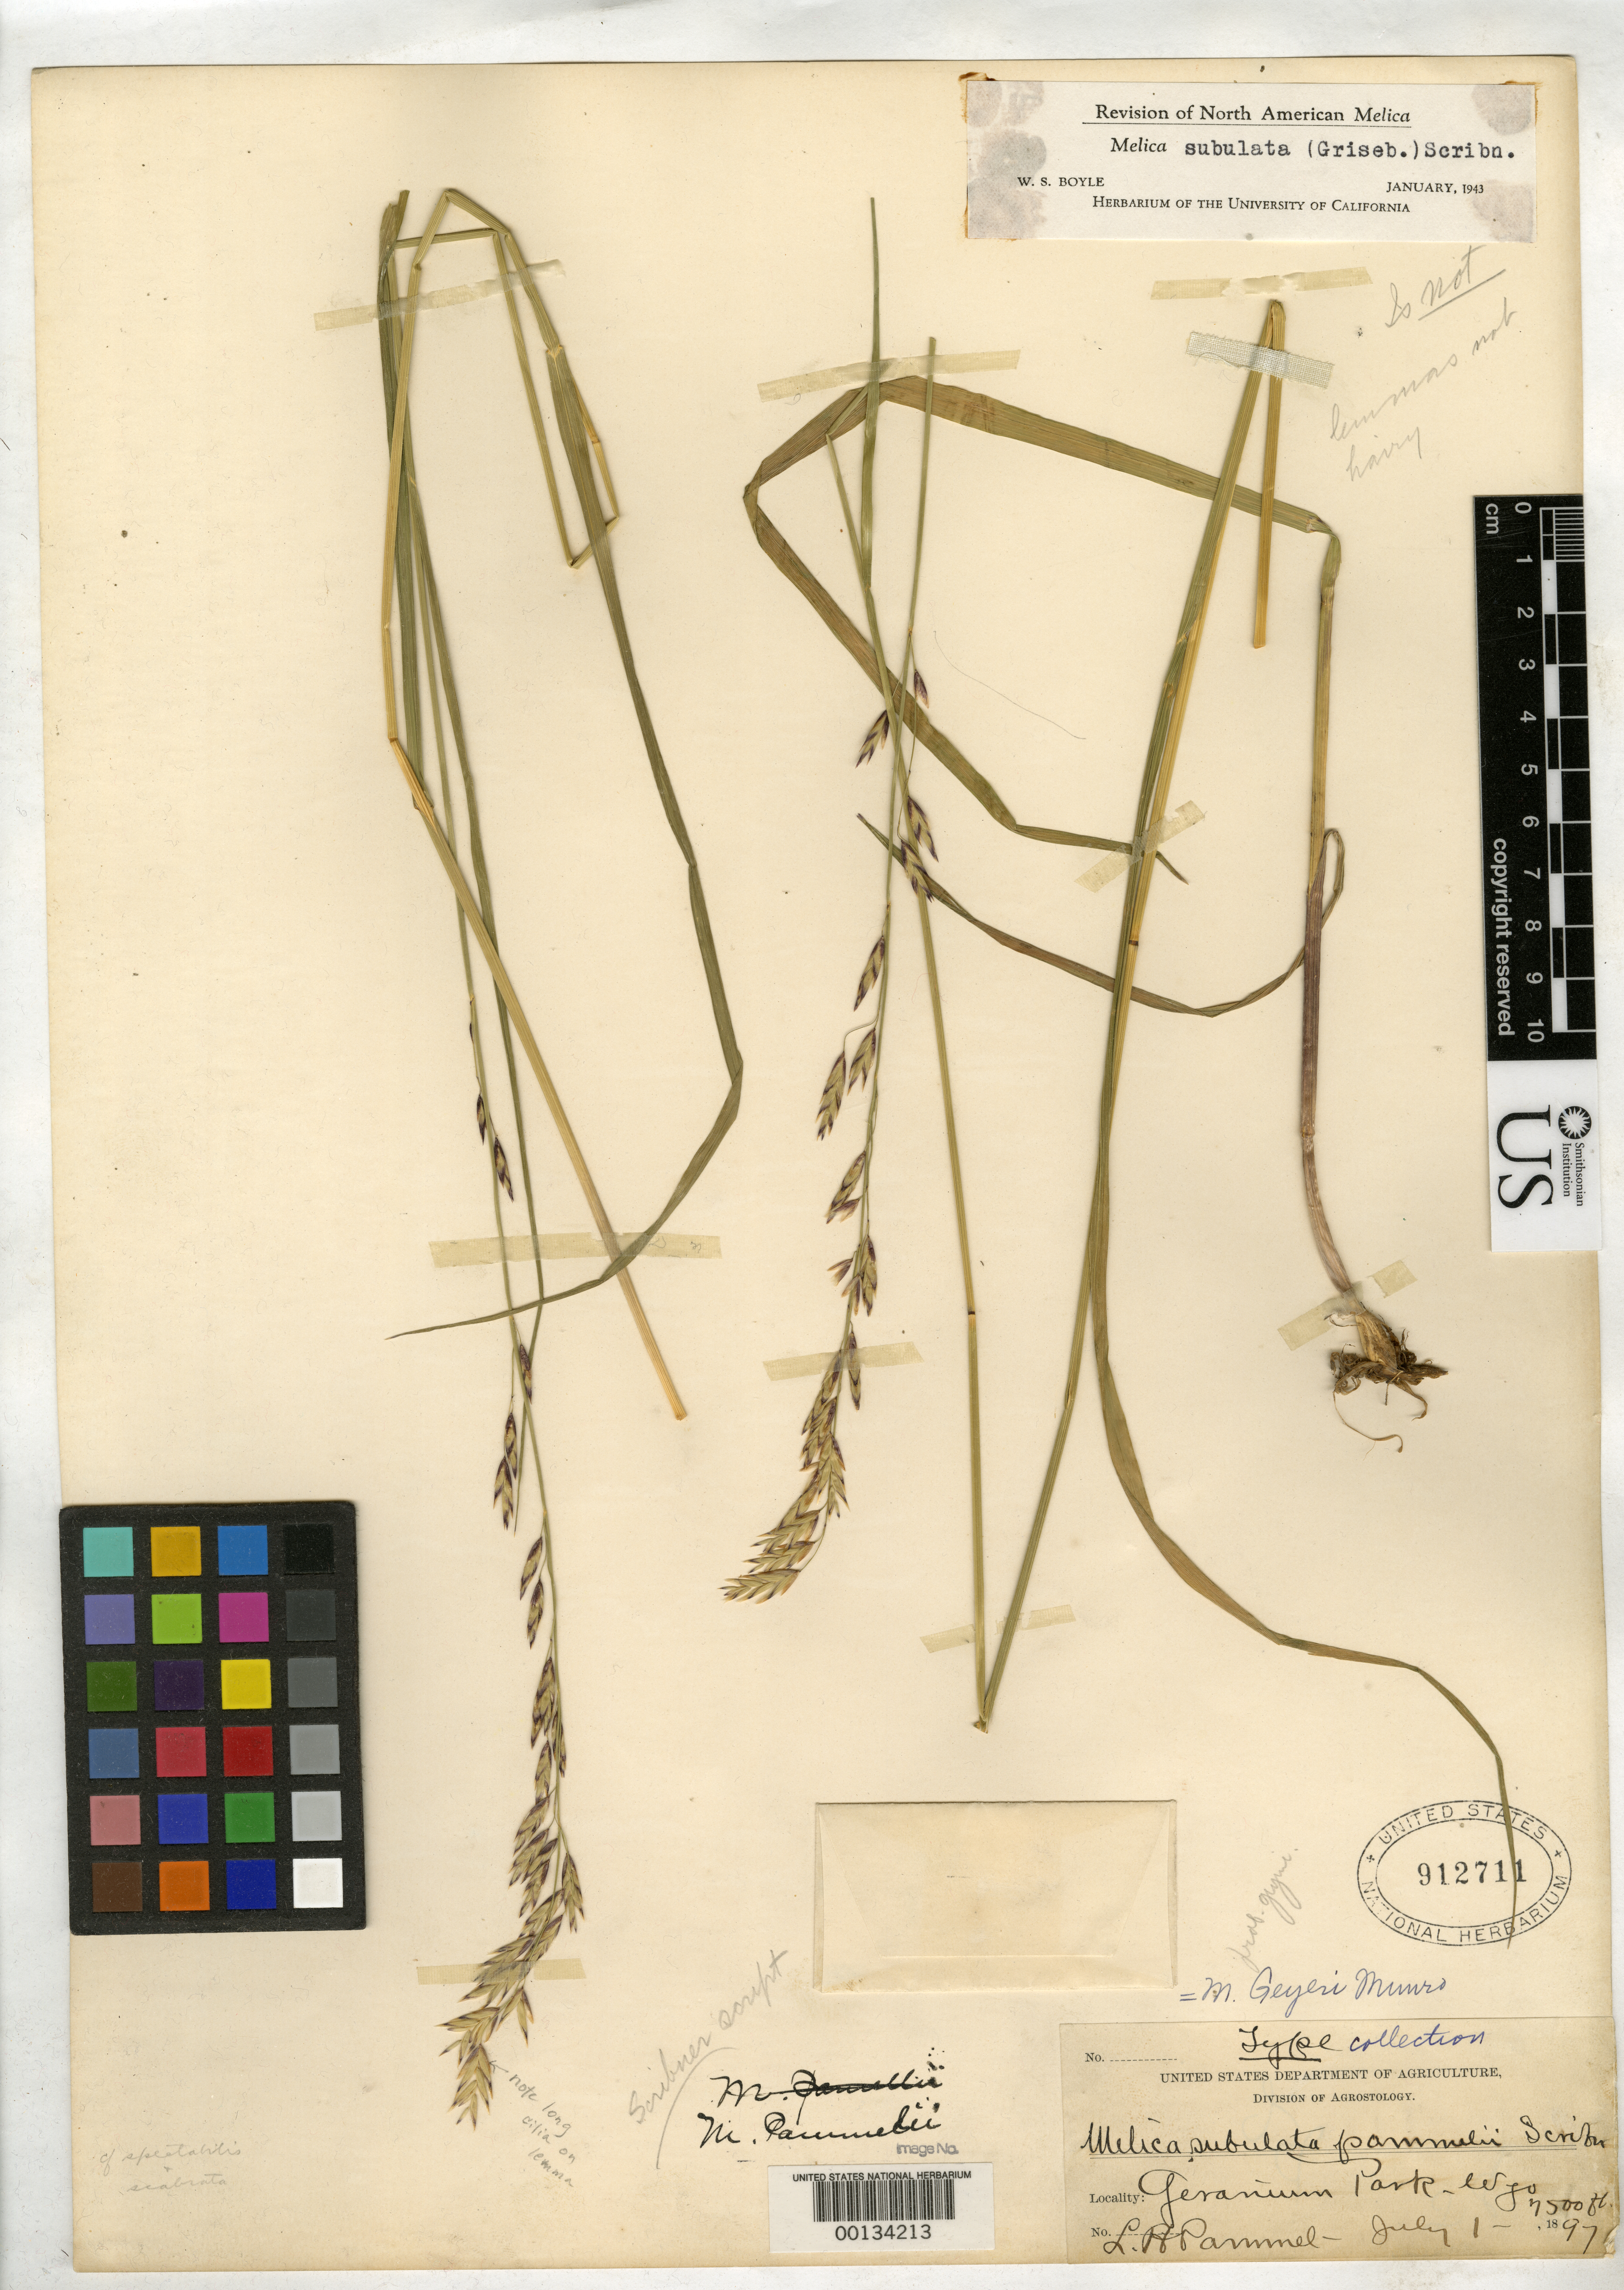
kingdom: Plantae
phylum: Tracheophyta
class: Liliopsida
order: Poales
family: Poaceae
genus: Melica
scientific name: Melica pammelii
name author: Scribn. ex Pammel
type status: Type Collection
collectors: L. Pammel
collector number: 159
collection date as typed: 01 Jul 1897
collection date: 1897-07-01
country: United States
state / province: Wyoming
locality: Geranium Park; alt. 7500 ft.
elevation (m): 2286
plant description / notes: Specimen originally annotated by Scribner as "Type"; altered to "Type collection" in another script at later date.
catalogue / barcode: US 912711